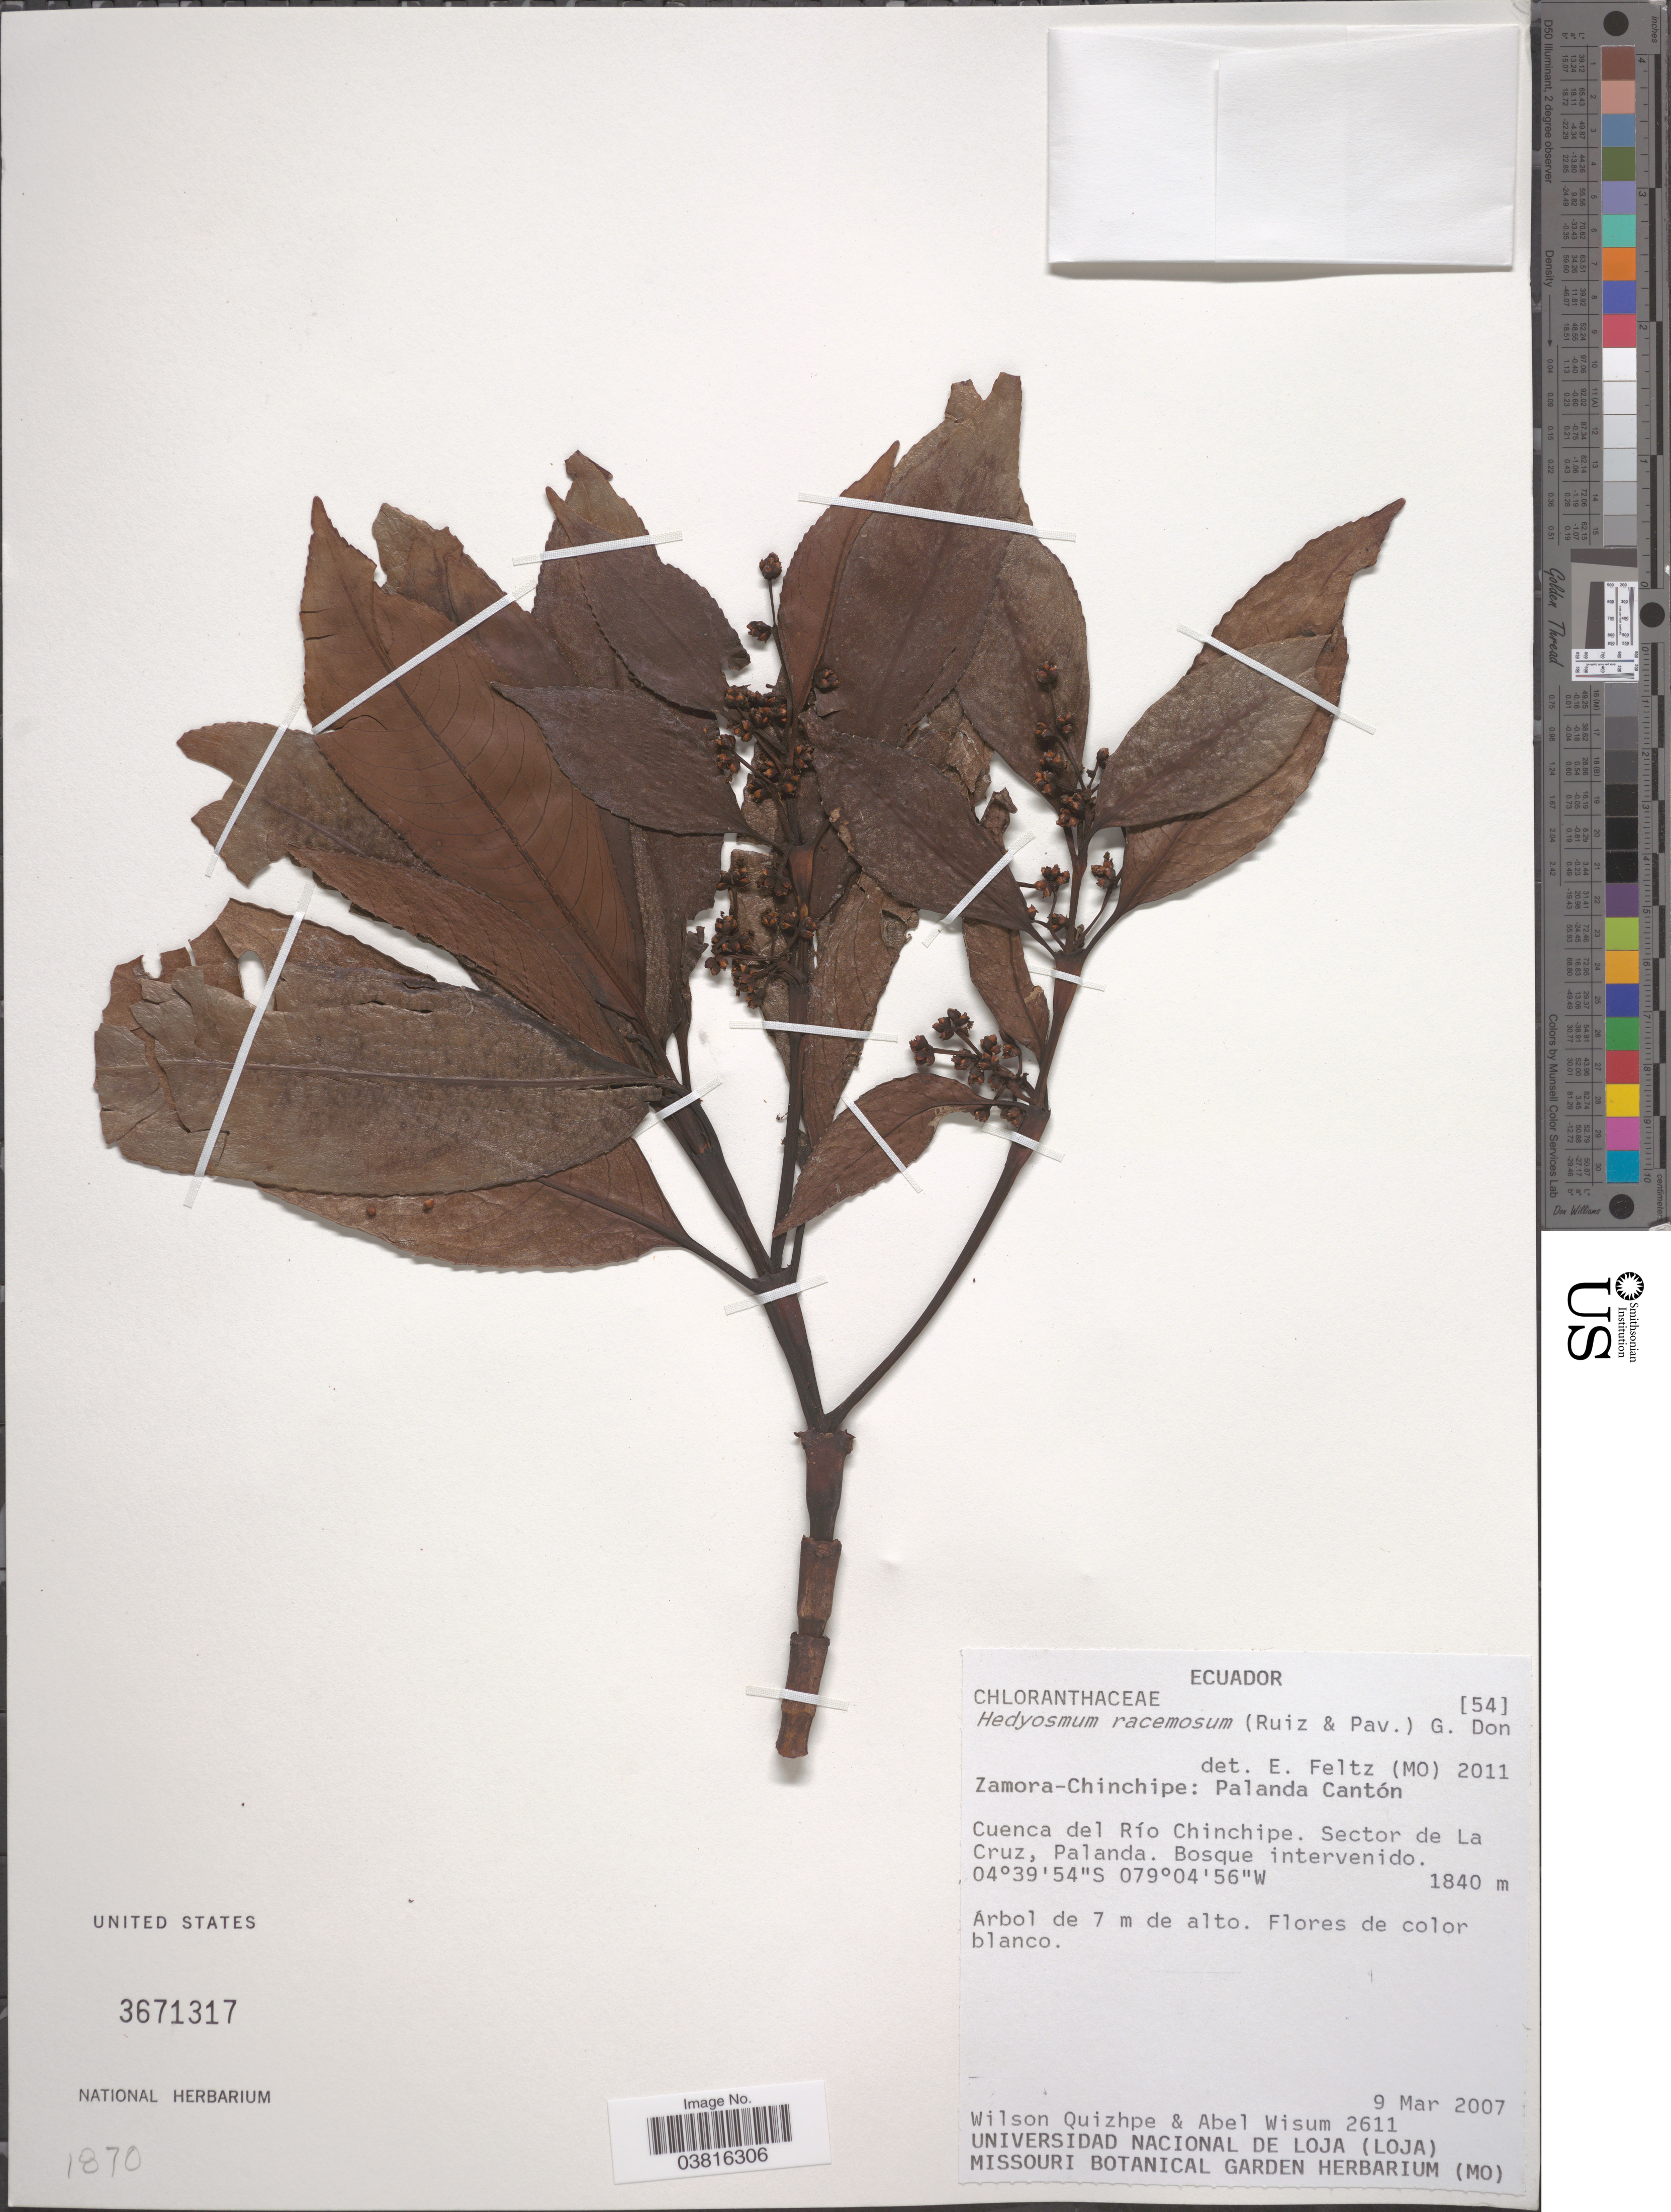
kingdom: Plantae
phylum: Tracheophyta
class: Magnoliopsida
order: Chloranthales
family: Chloranthaceae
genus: Hedyosmum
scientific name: Hedyosmum racemosum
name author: (Ruiz & Pav.) G. Don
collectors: W. Quizhpe & A. Wisum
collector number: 2611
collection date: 2007-03-09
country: Ecuador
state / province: Zamora-Chinchipe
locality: Palanda Cantón. Cuenca del Río Chinchipe. Sector de La Cruz, Palanda.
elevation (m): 1840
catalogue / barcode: US 3671317